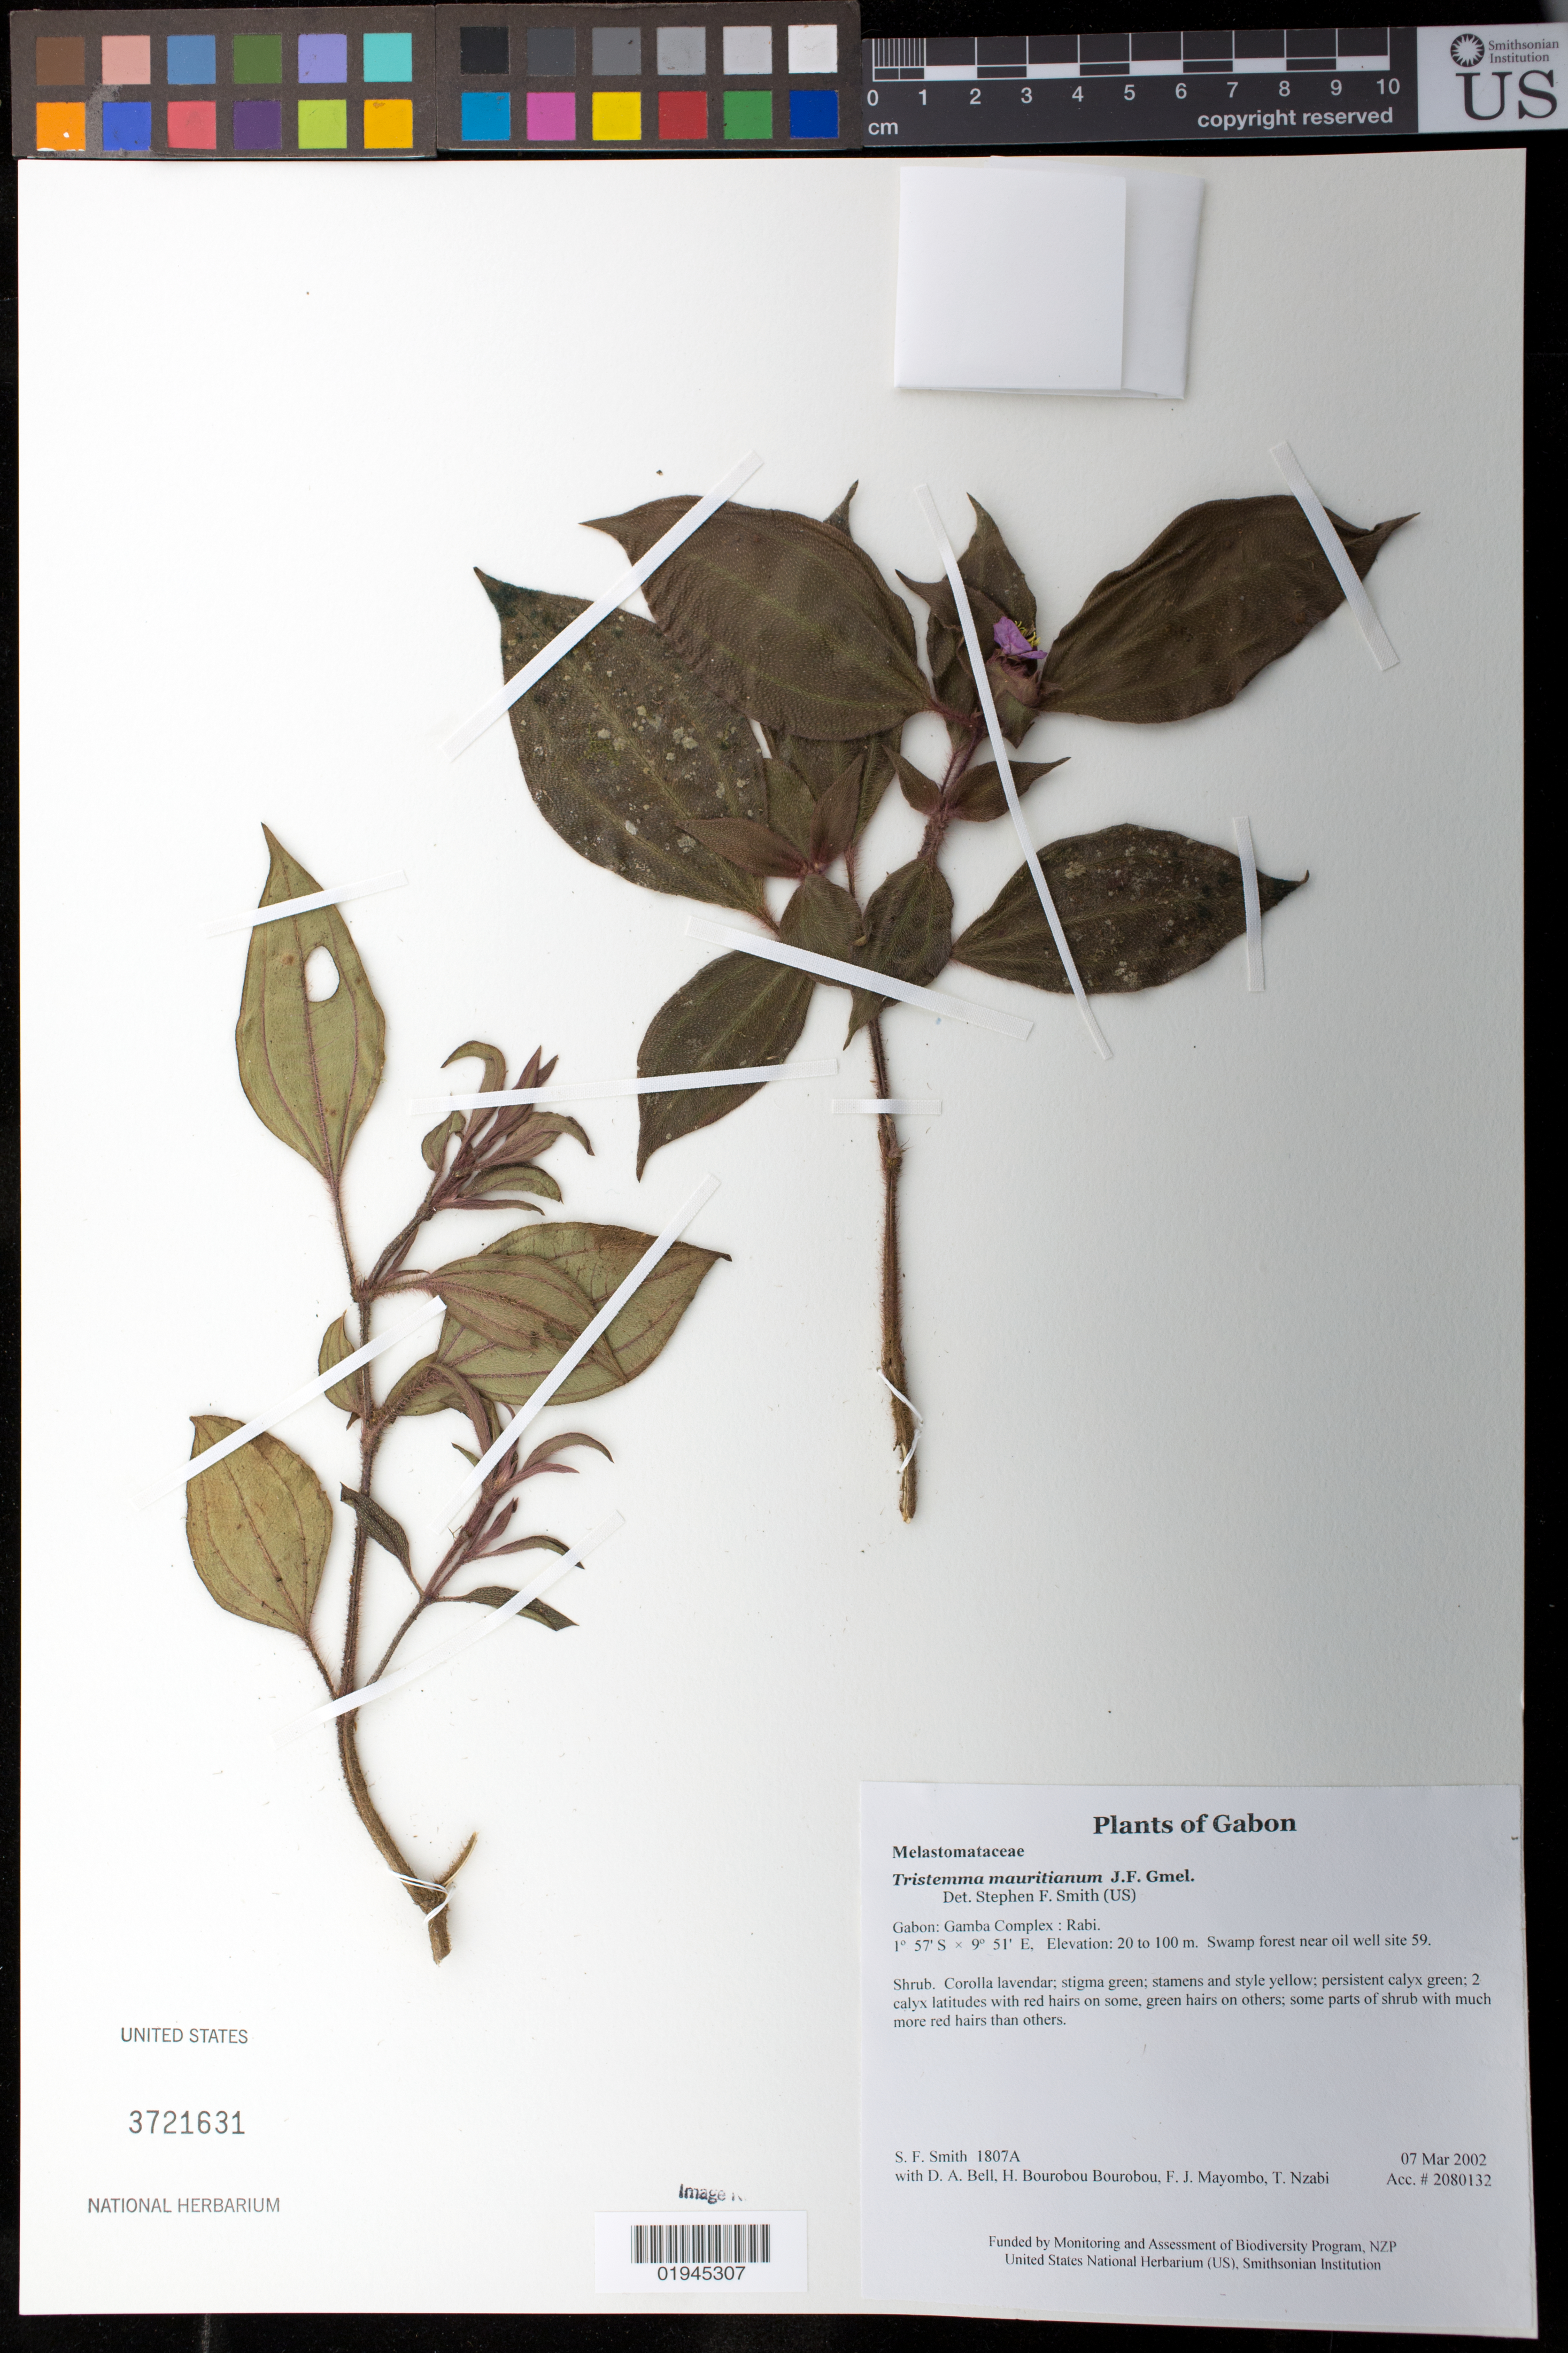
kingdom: Plantae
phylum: Tracheophyta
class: Magnoliopsida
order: Myrtales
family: Melastomataceae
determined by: Smith, Stephen F., (US), NMNH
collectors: S.F. Smith, D. A. Bell, H. Bourobou Bourobou & F. J. Mayombo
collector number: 1807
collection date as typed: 23 Feb 2002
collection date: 2002-02-23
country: Gabon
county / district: Gamba Complex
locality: Rabi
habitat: Primary lowland wet forest. Along stream. Near MAB Plot 5.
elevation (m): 20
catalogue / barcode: US 3721631